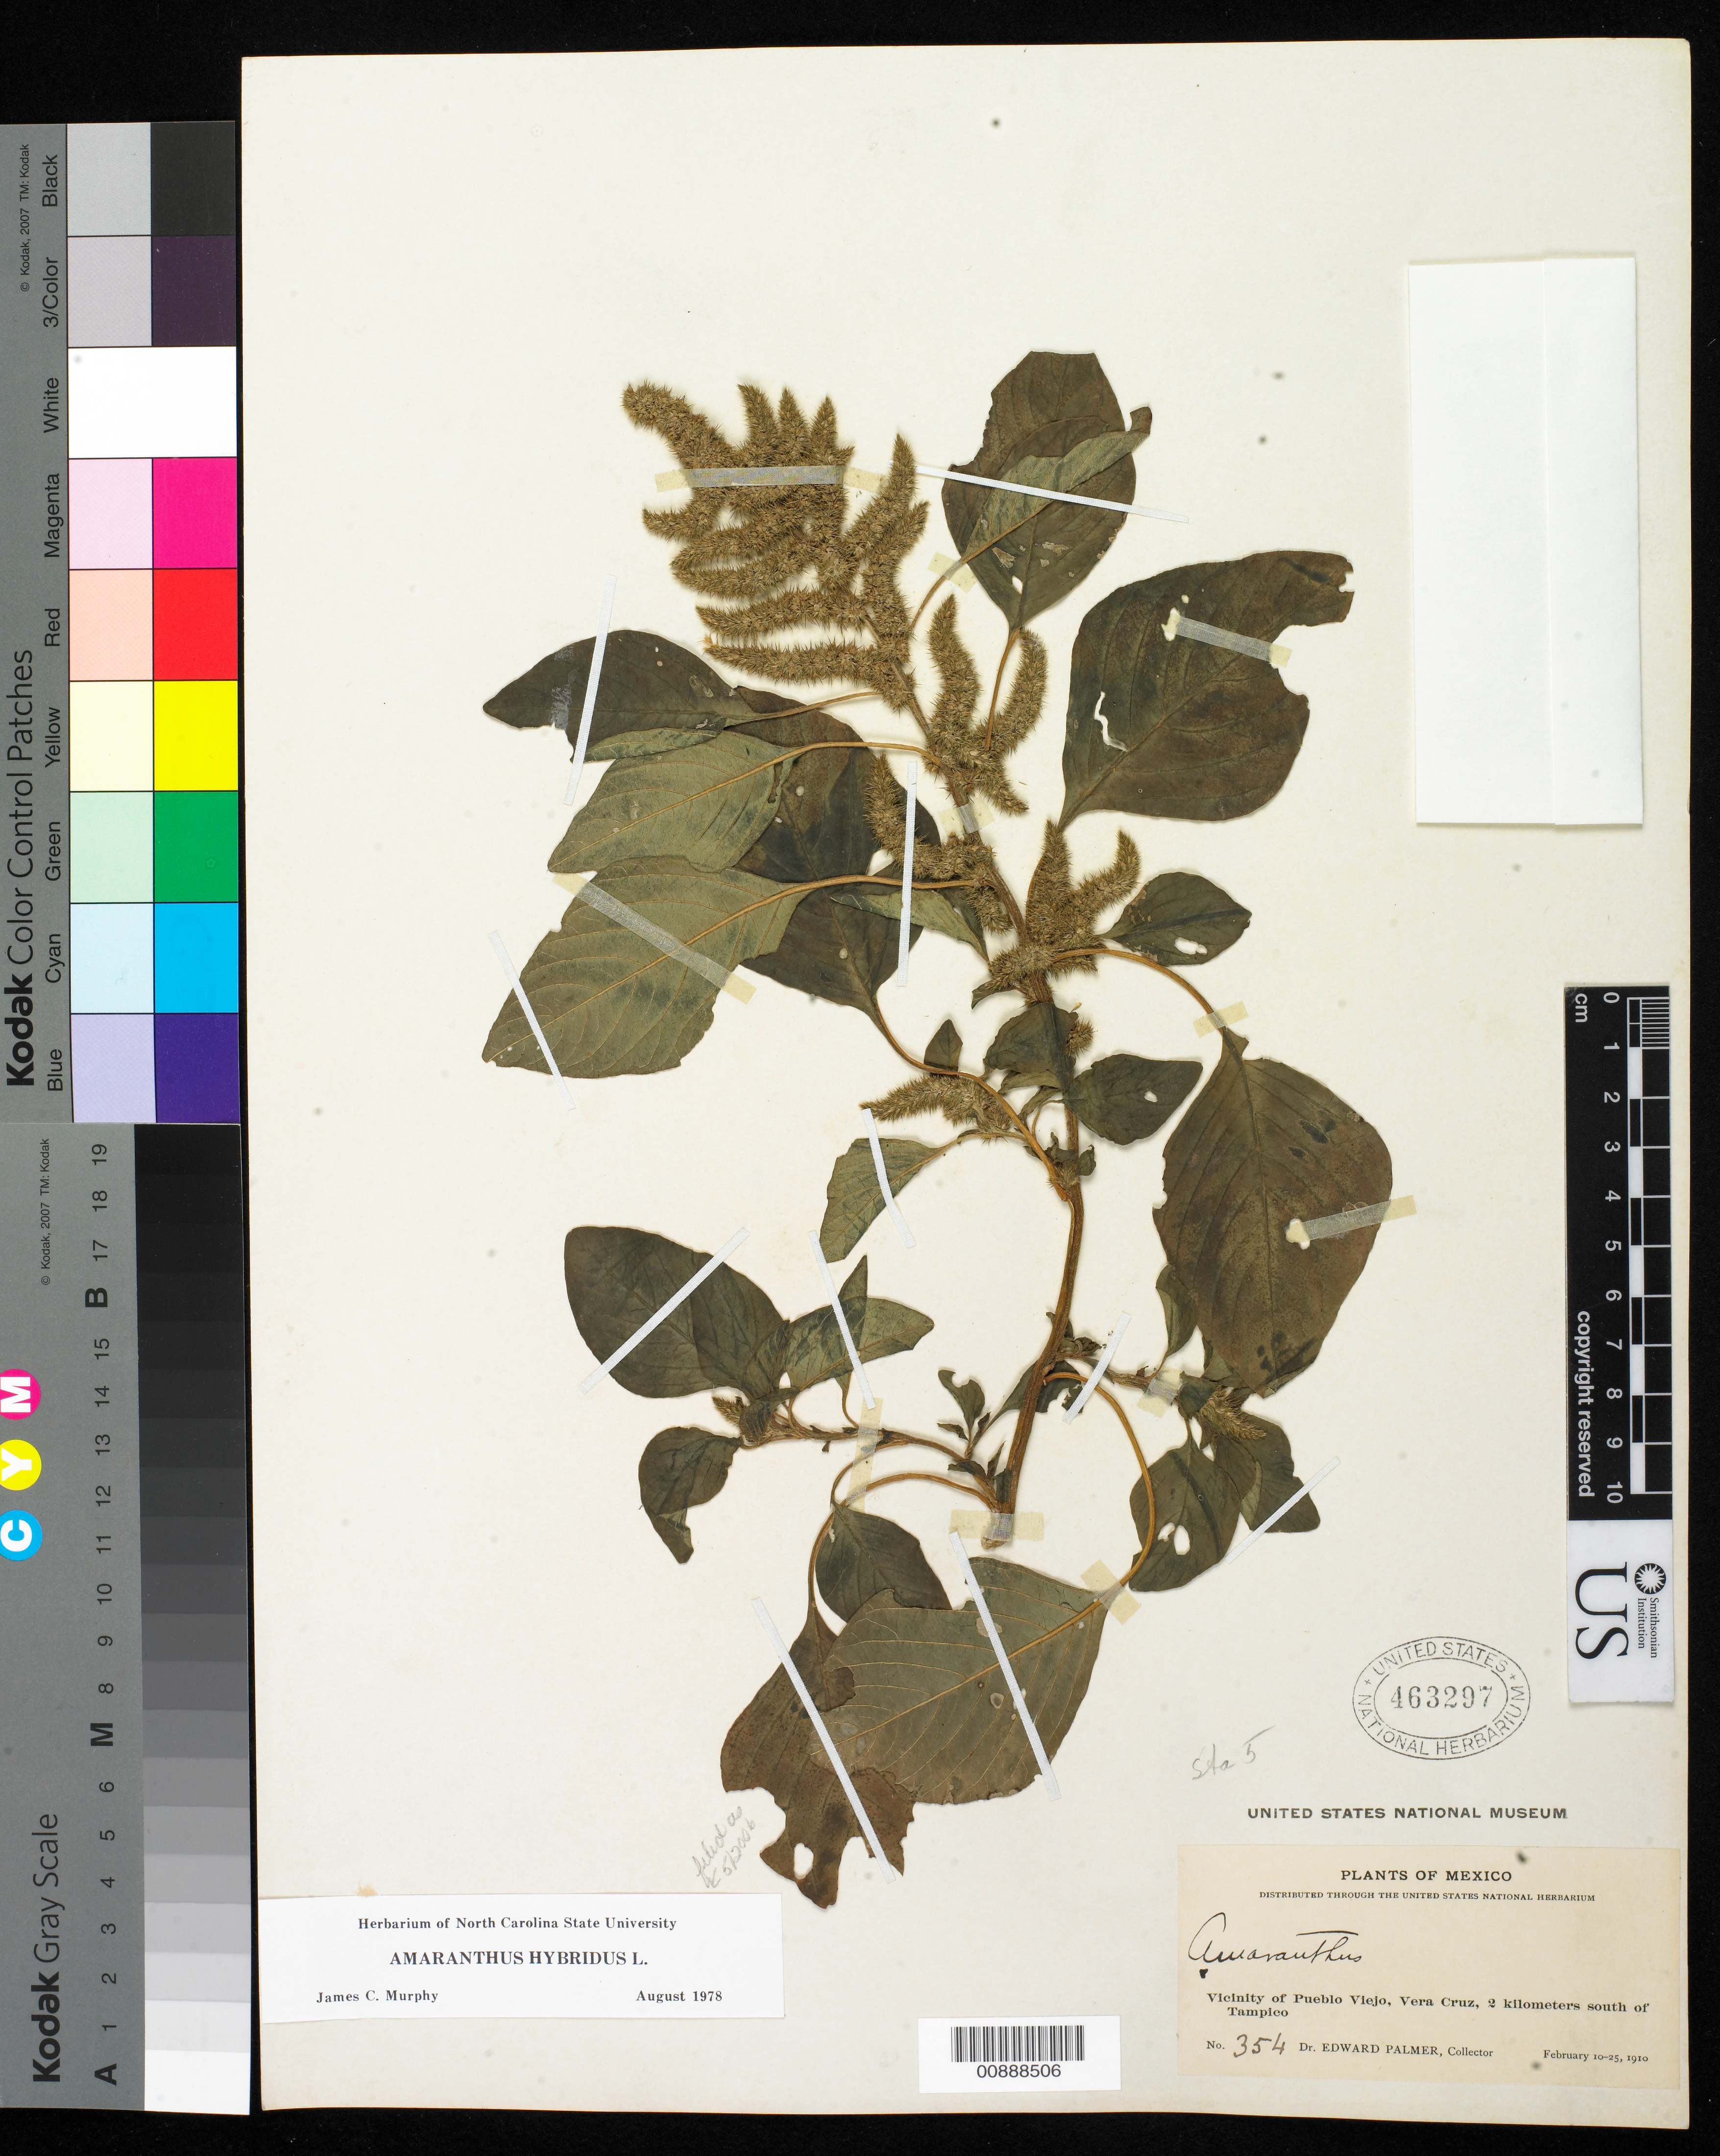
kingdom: Plantae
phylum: Tracheophyta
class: Magnoliopsida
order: Caryophyllales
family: Amaranthaceae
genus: Amaranthus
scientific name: Amaranthus hybridus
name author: L.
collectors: E. Palmer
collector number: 354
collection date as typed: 10 Feb 1910 to 25 Feb 1910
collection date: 1910-02-10/1910-02-25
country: Mexico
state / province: Veracruz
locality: Vicinity of Pueblo Viejo, Veracruz, 2 kilometers south of Tampico.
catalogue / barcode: US 463297